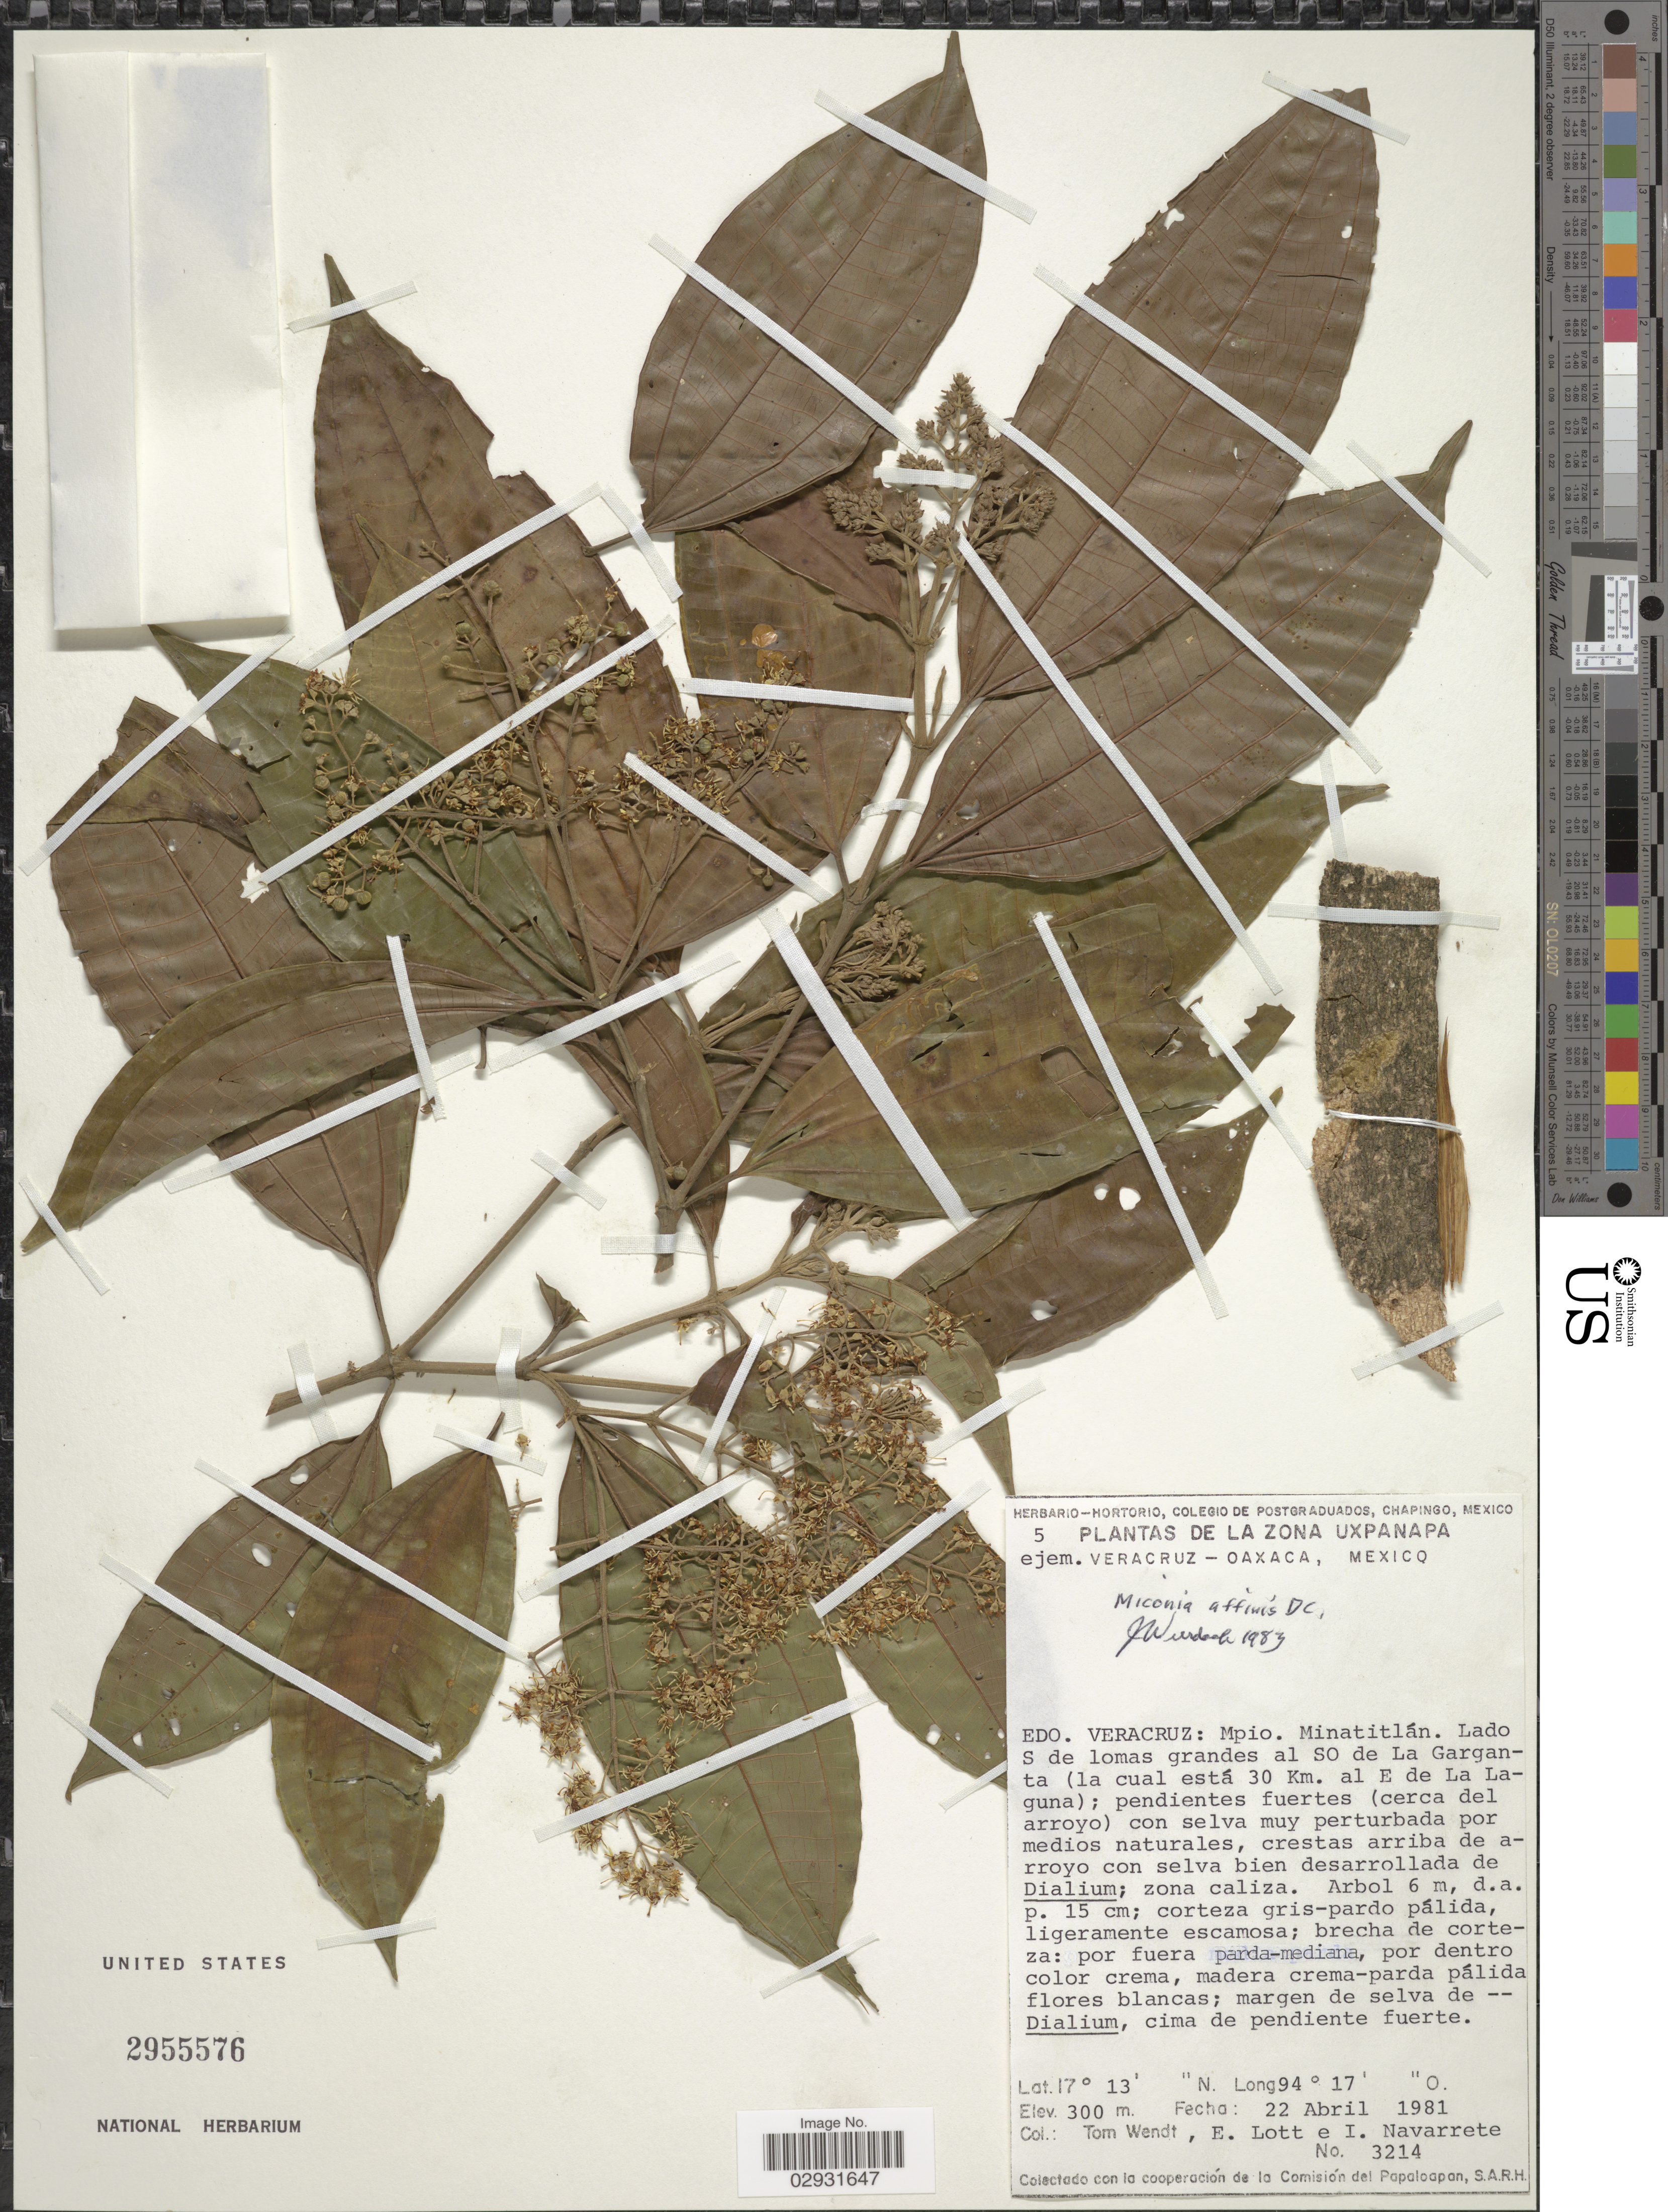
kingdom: Plantae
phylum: Tracheophyta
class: Magnoliopsida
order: Myrtales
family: Melastomataceae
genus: Miconia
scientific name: Miconia affinis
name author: DC.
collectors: T. L. Wendt, E. Lott & I. Navarrete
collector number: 3214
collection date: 1981-04-22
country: Mexico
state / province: Veracruz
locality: Edo. Veracruz, La Zona Uxpanapa, Mpio. Minatitlán. Lado S de lomas grandes al SO de La Garganta (la cual está 30 Km. al E de La Laguna).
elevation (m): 300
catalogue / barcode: US 2955576